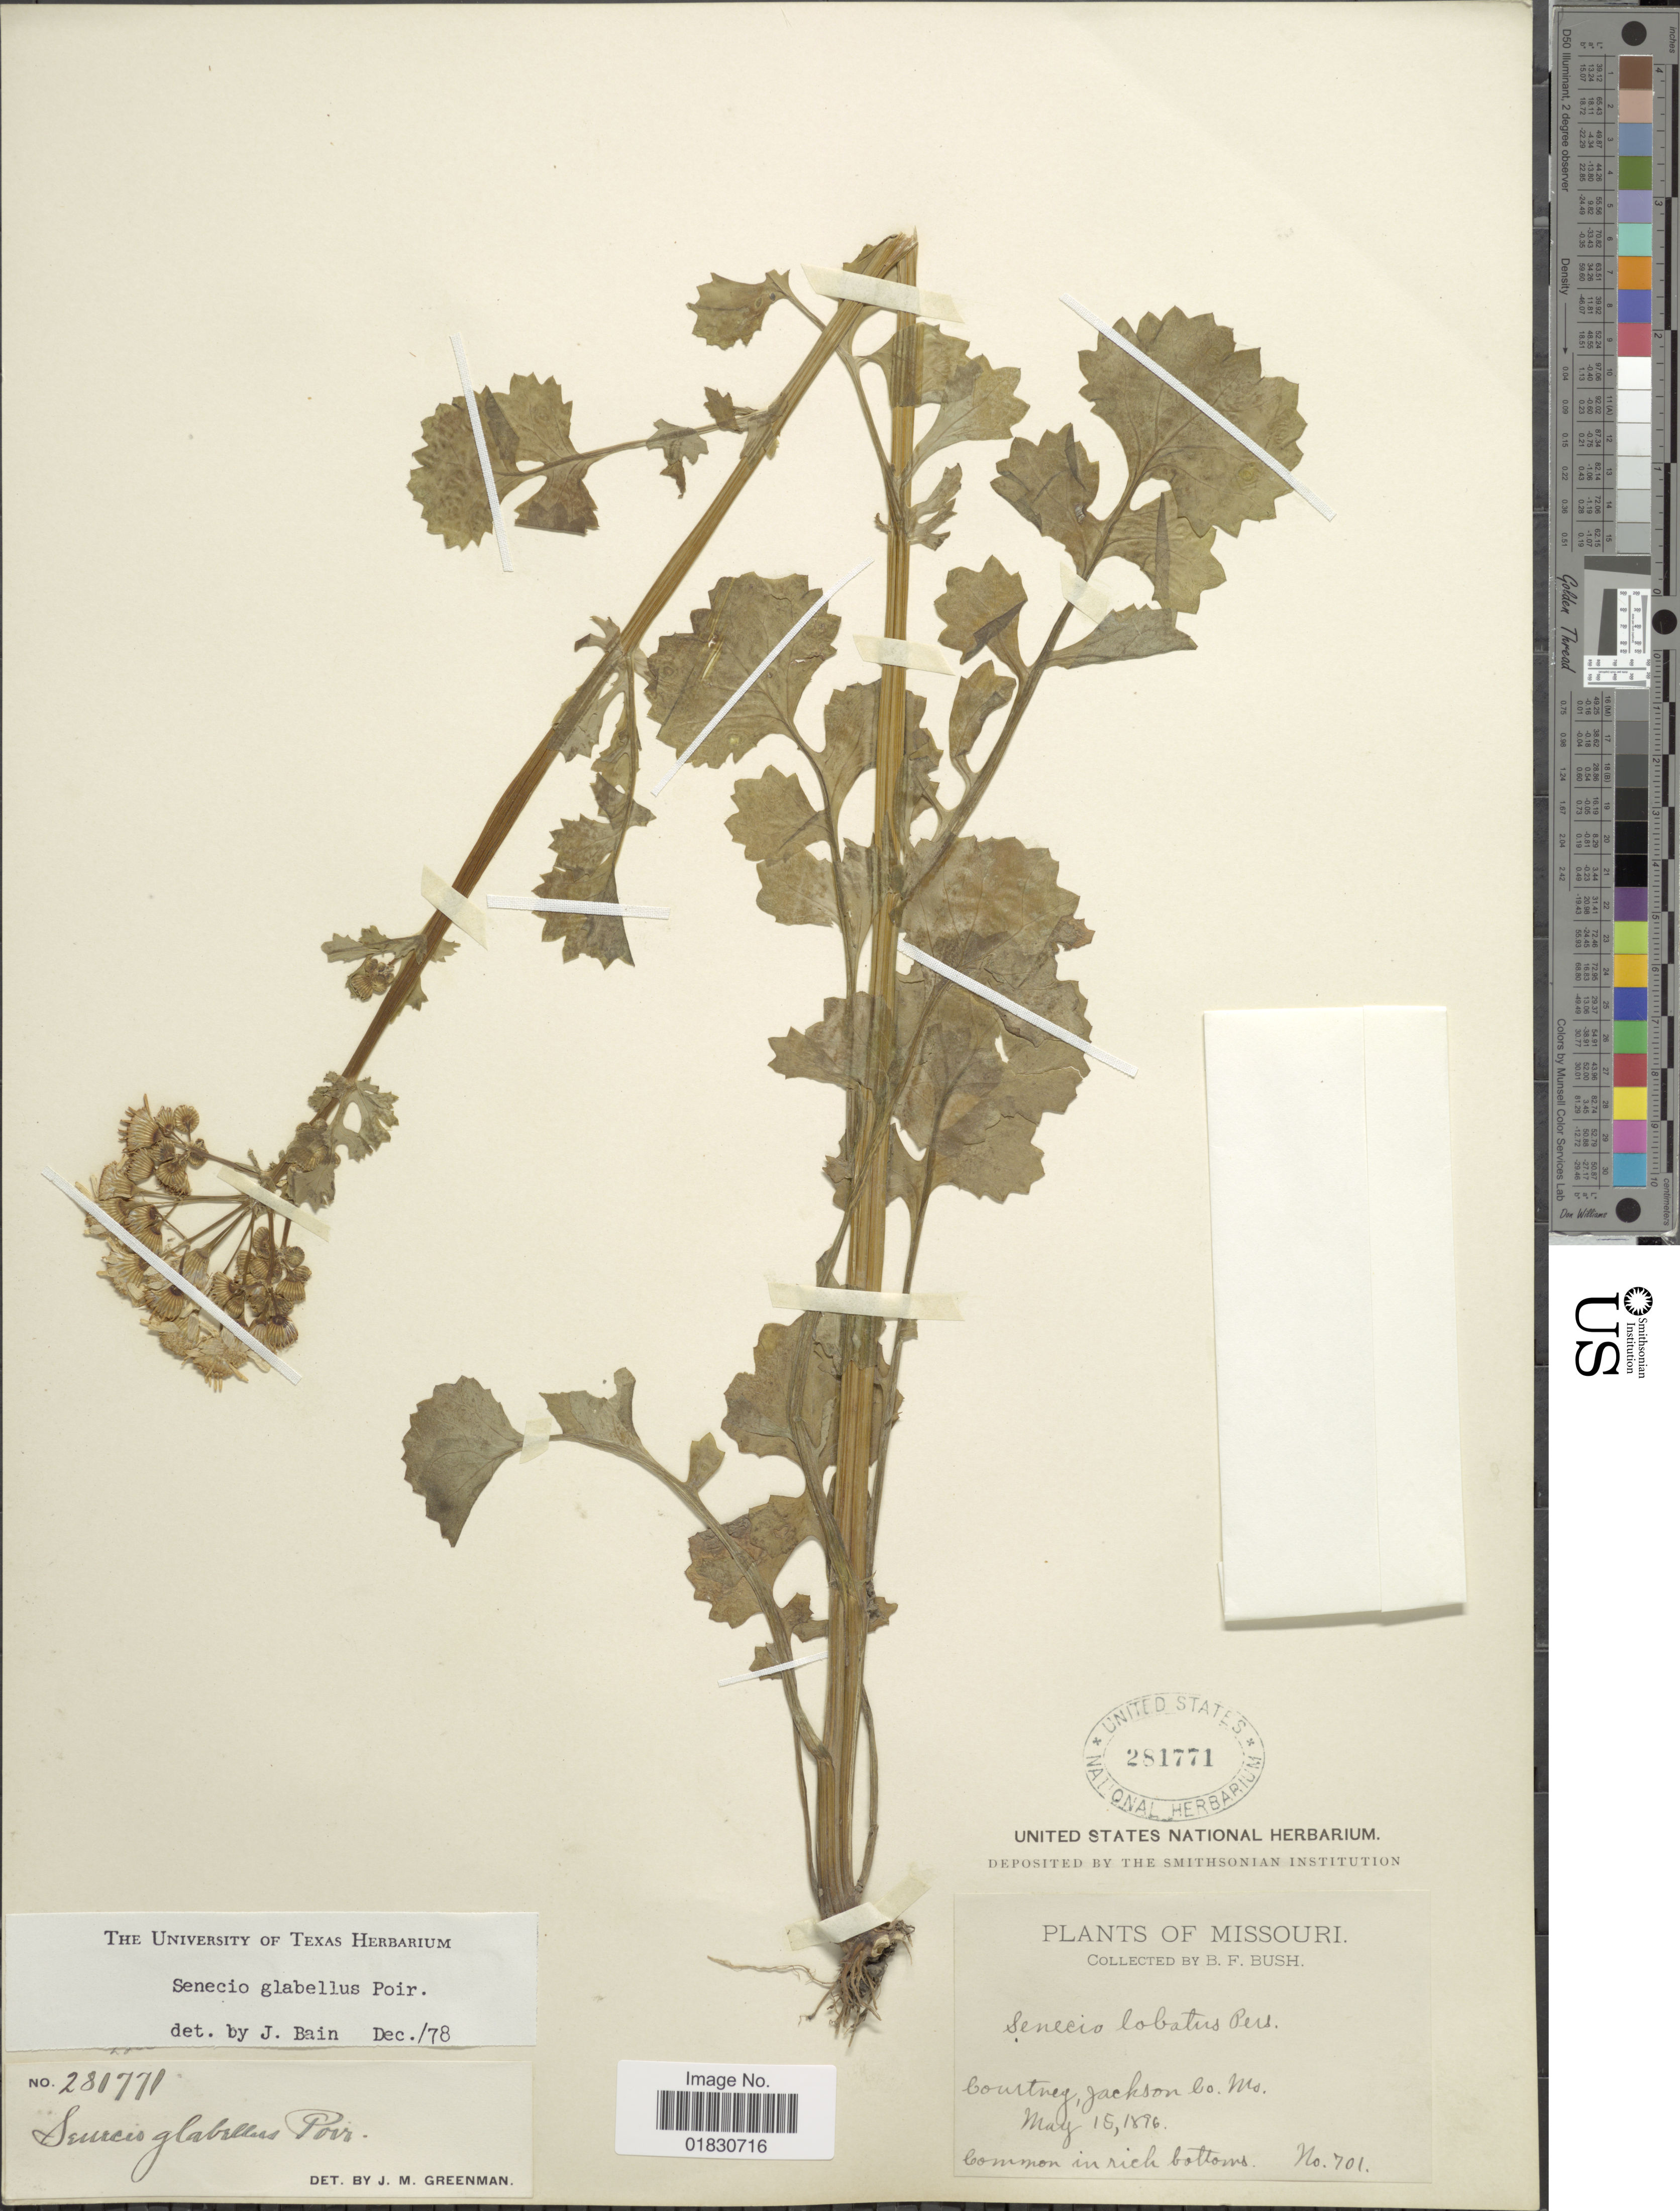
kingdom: Plantae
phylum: Tracheophyta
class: Magnoliopsida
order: Asterales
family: Asteraceae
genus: Packera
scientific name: Packera glabella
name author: (Poir.) C. Jeffrey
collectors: B. F. Bush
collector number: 701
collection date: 1896-05-15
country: United States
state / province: Missouri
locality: Courtney, Jackson Co., Mo.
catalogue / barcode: US 281771